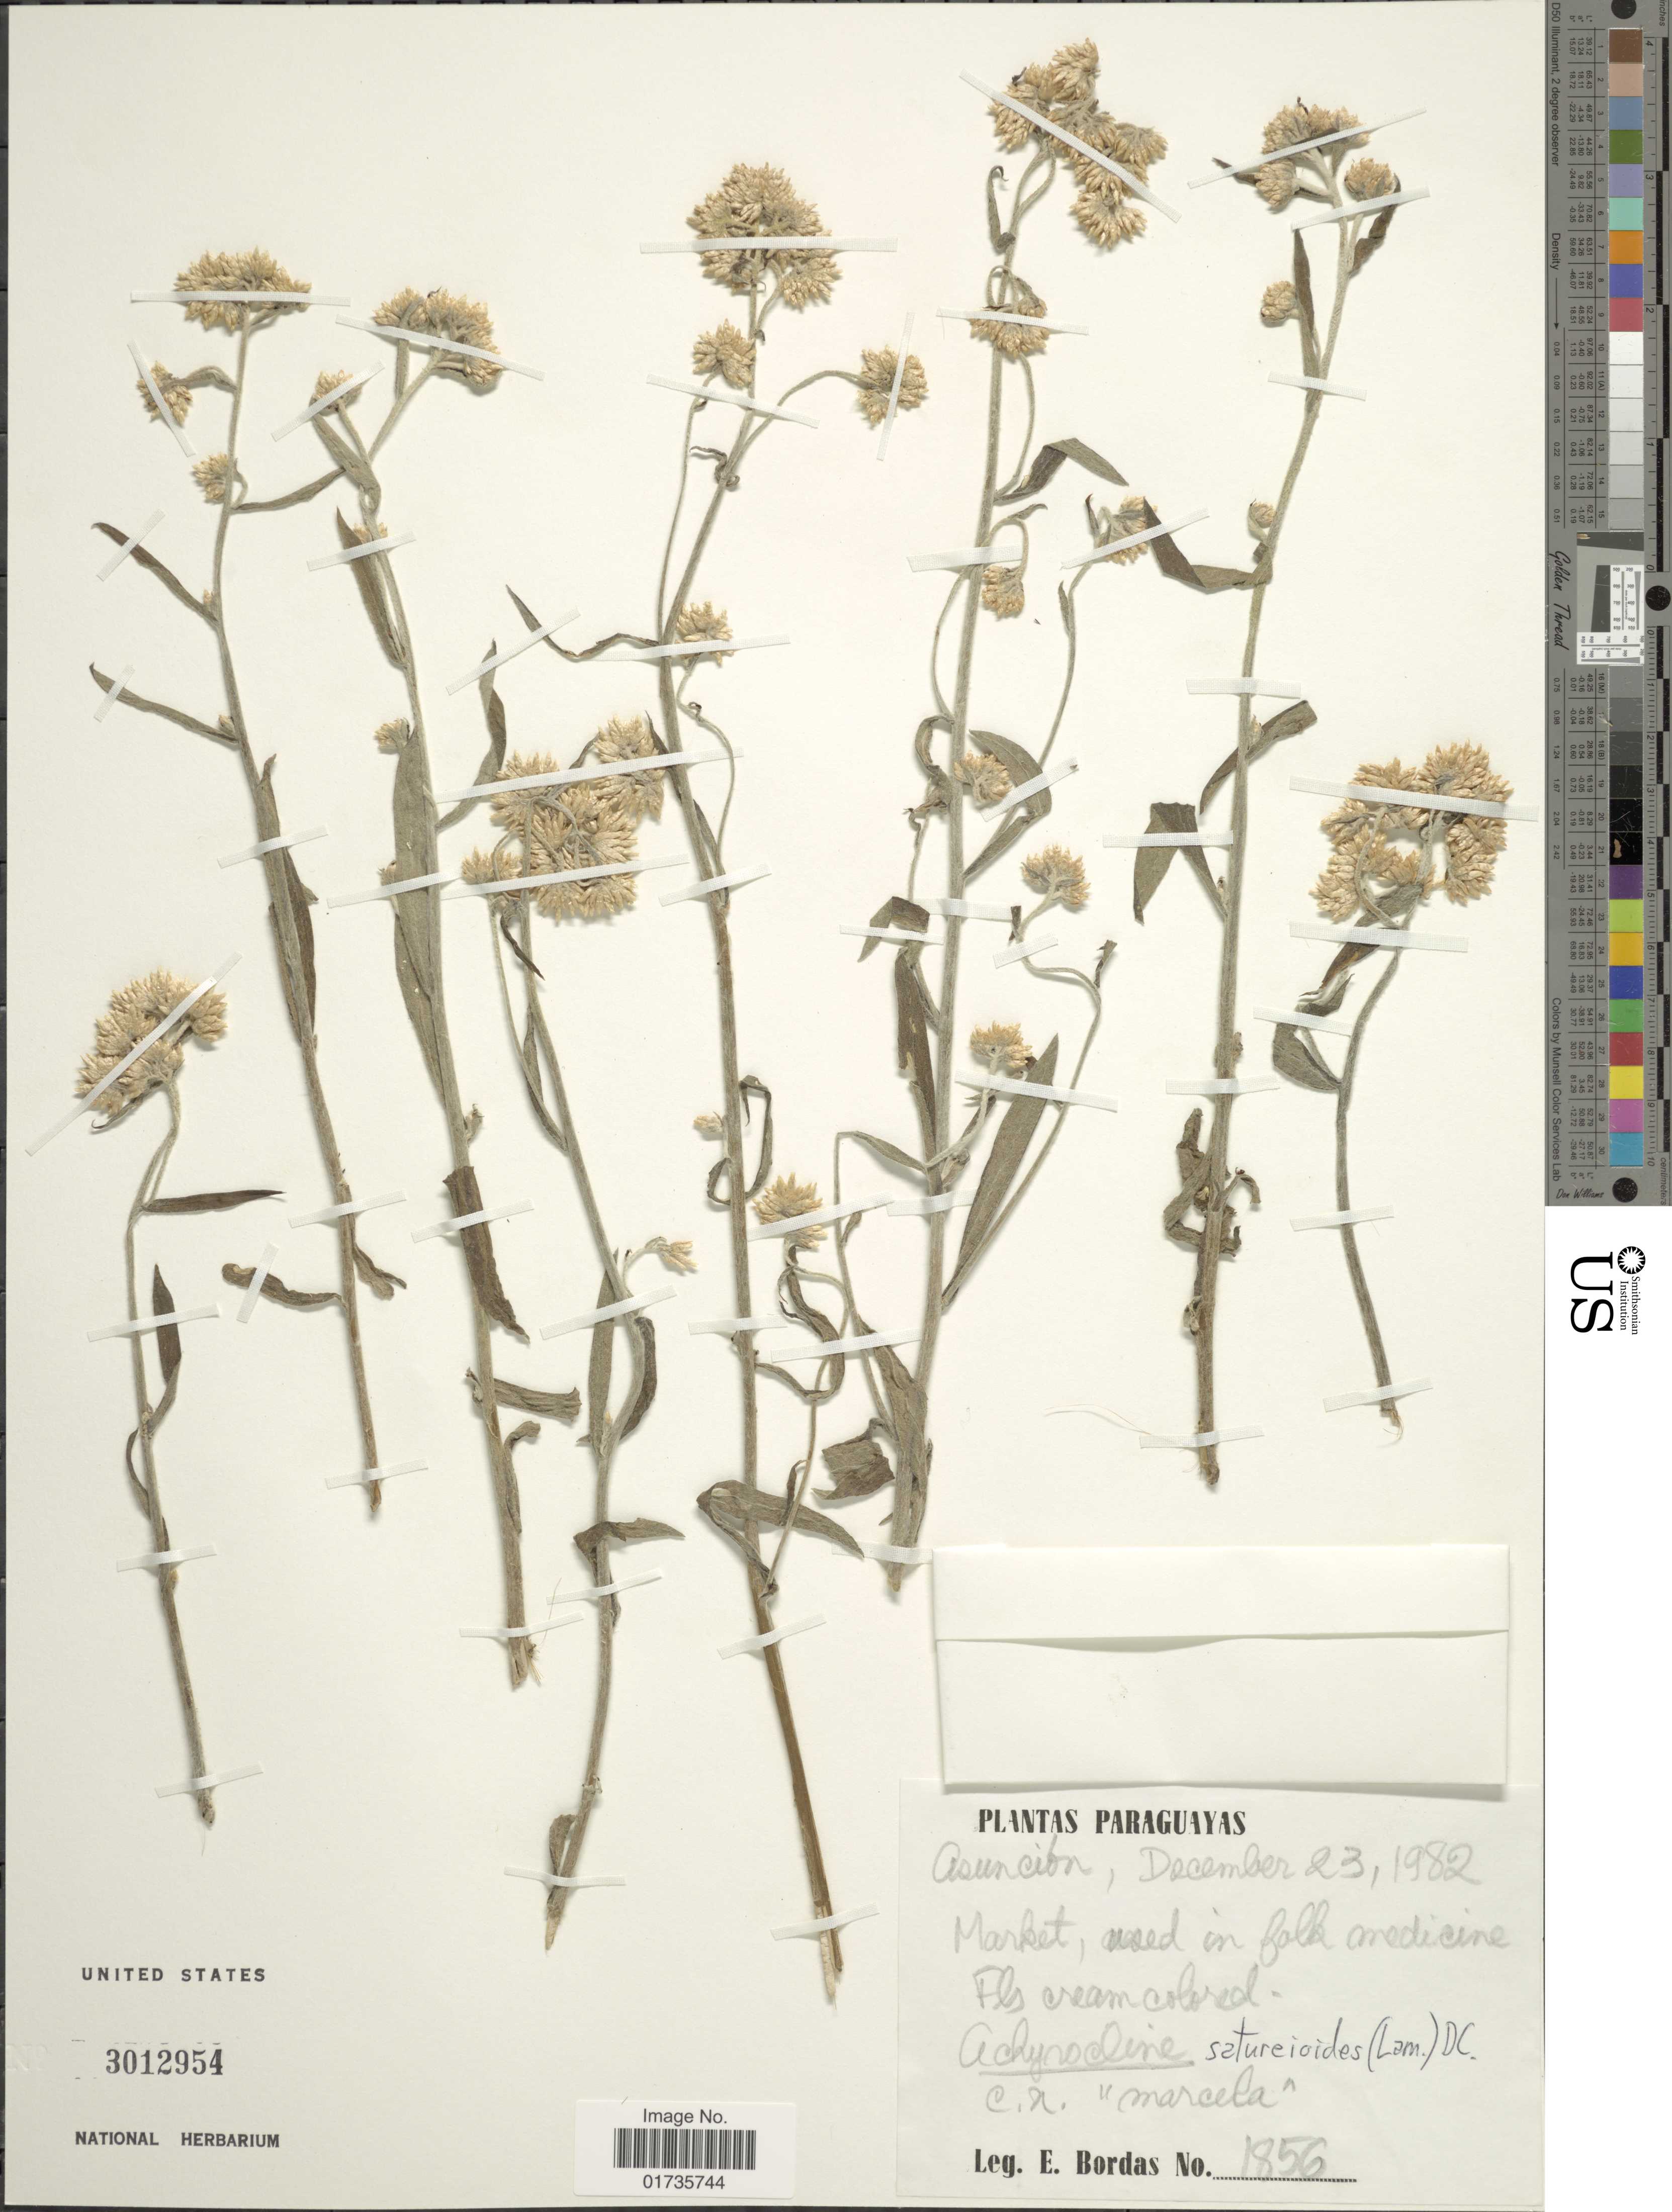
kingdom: Plantae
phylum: Tracheophyta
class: Magnoliopsida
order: Asterales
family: Asteraceae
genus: Achyrocline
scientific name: Achyrocline satureioides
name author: (Lam.) DC.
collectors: E. Bordas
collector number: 1856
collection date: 1982-12-23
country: Paraguay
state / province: Asuncion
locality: Market, used in falk medicine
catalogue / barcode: US 3012954